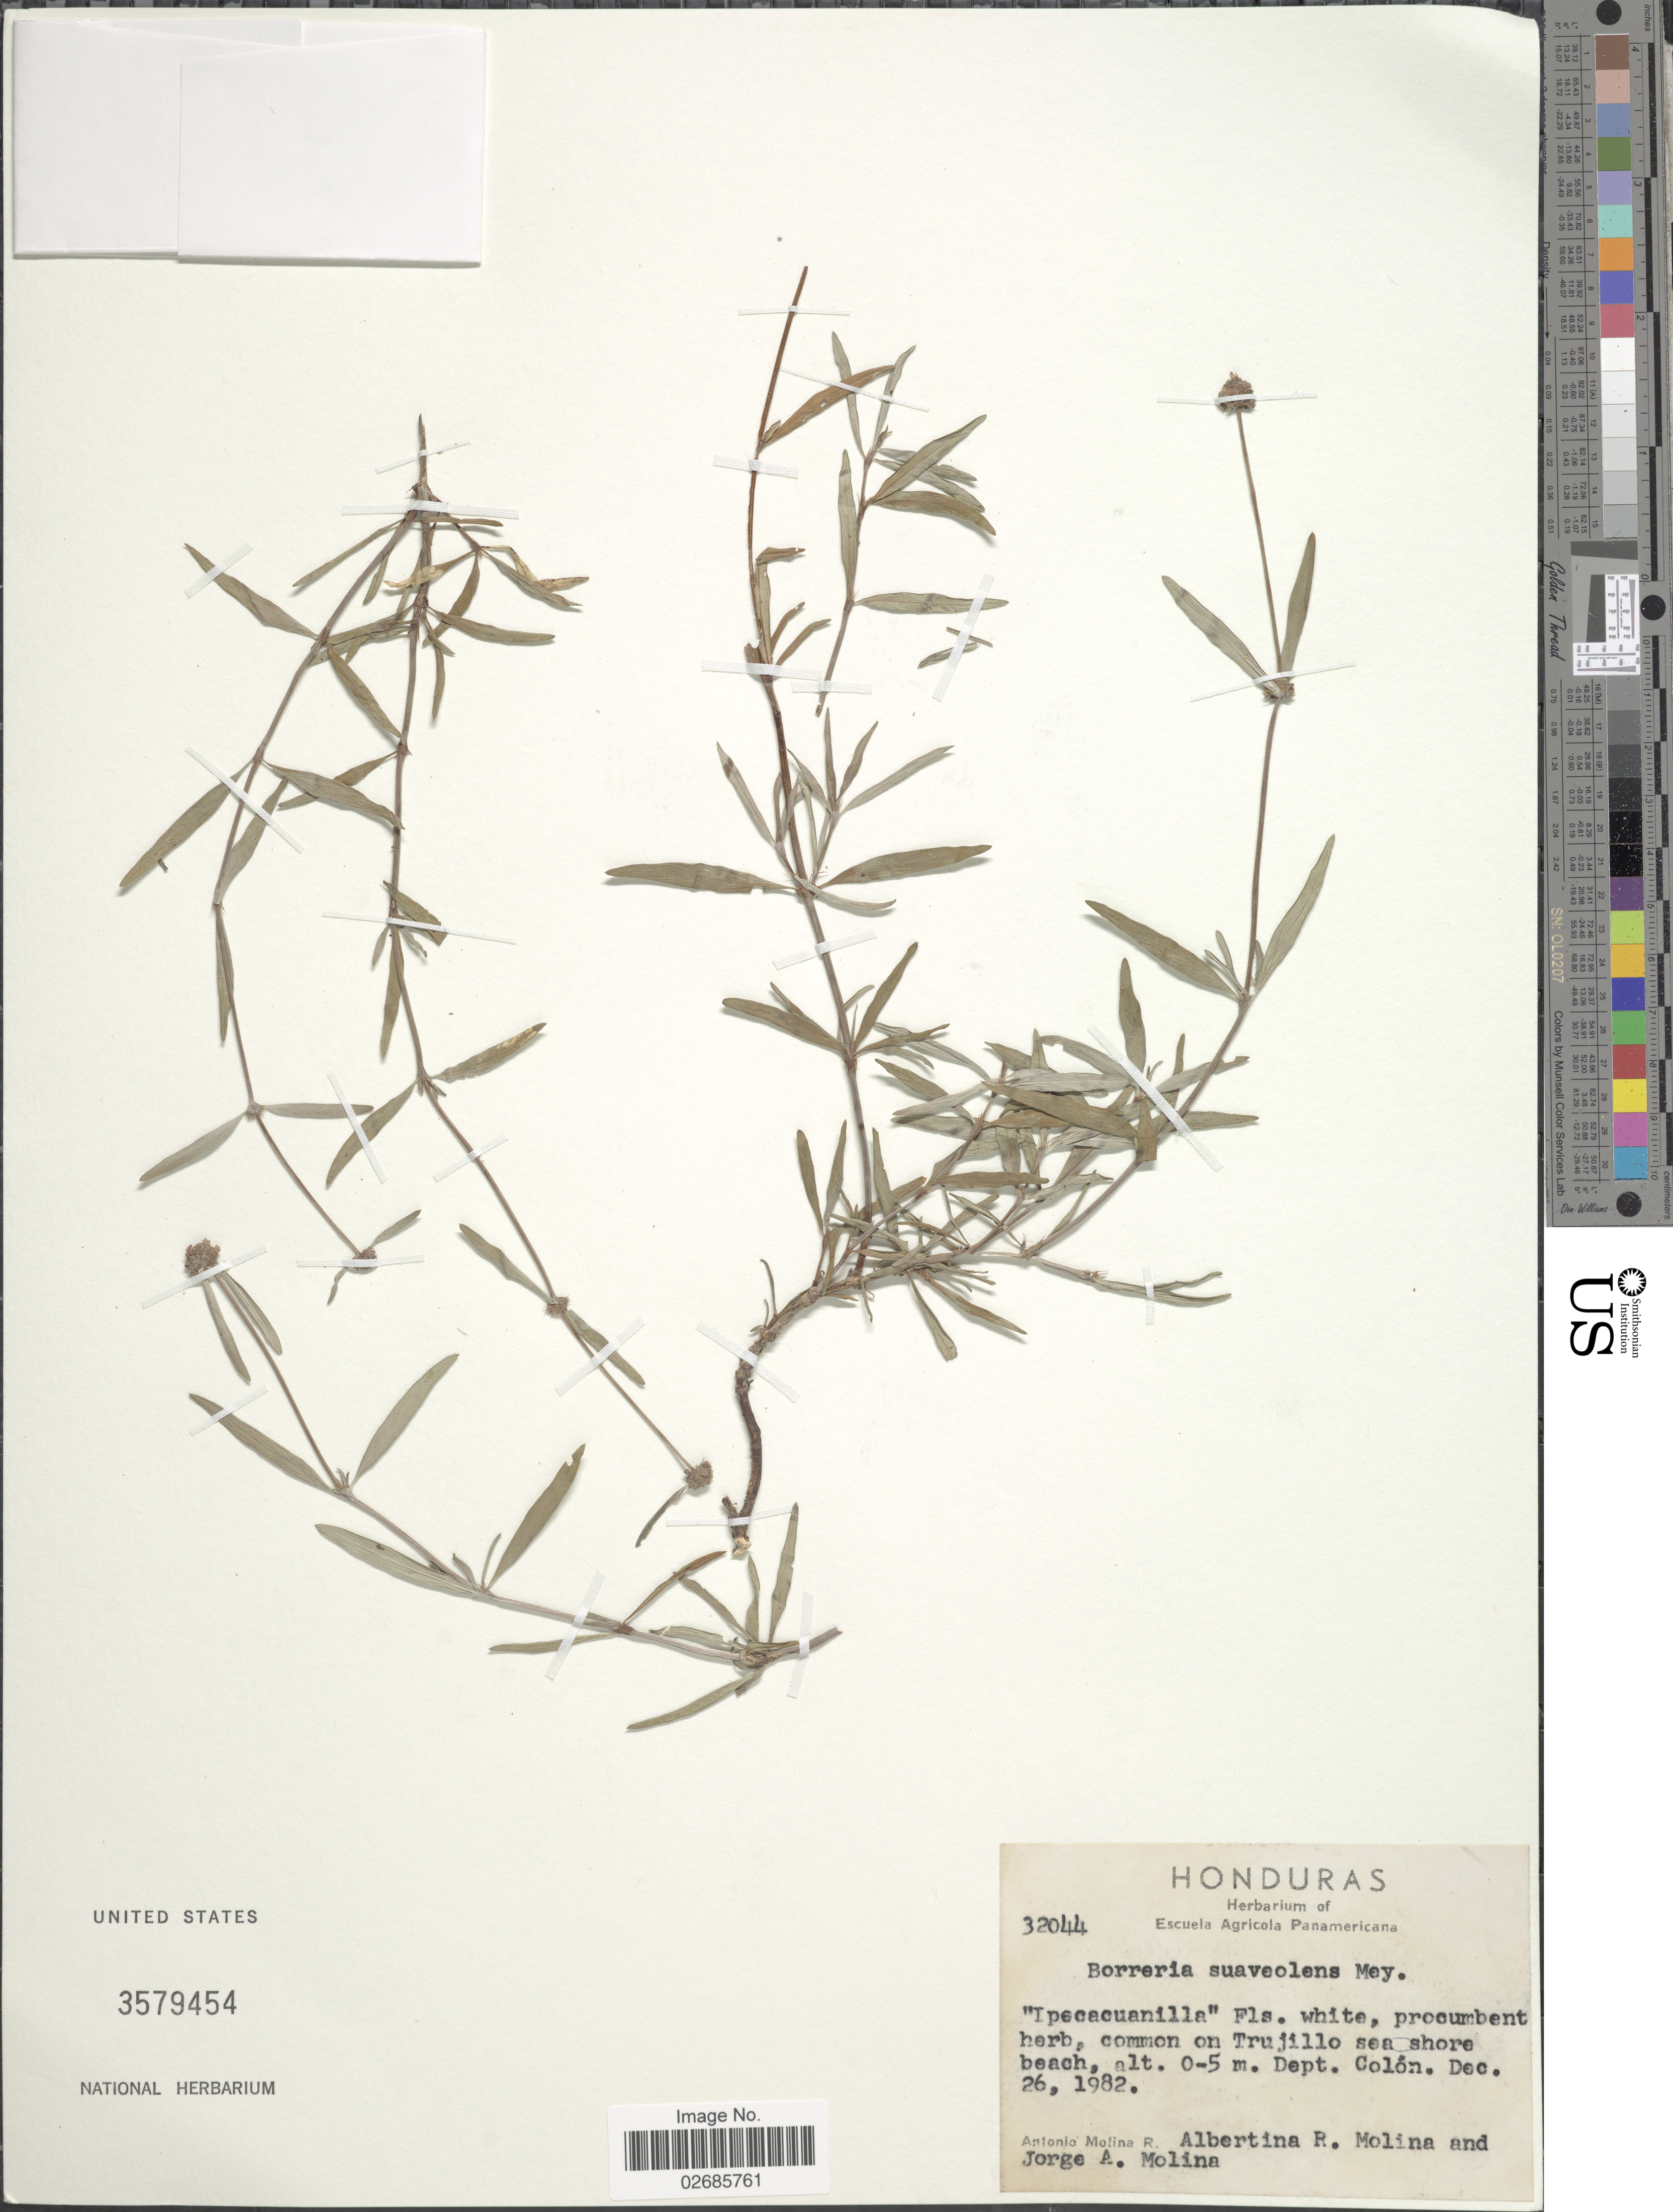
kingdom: Plantae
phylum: Tracheophyta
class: Magnoliopsida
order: Gentianales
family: Rubiaceae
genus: Borreria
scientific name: Borreria suaveolens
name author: G. Mey.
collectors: A. Molina R., A. R. Molina & J. A. Molina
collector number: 32044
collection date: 1982-12-26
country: Honduras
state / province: Colón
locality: Common on Trujillo sea shore beach, Dept. Colón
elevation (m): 0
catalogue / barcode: US 3579454